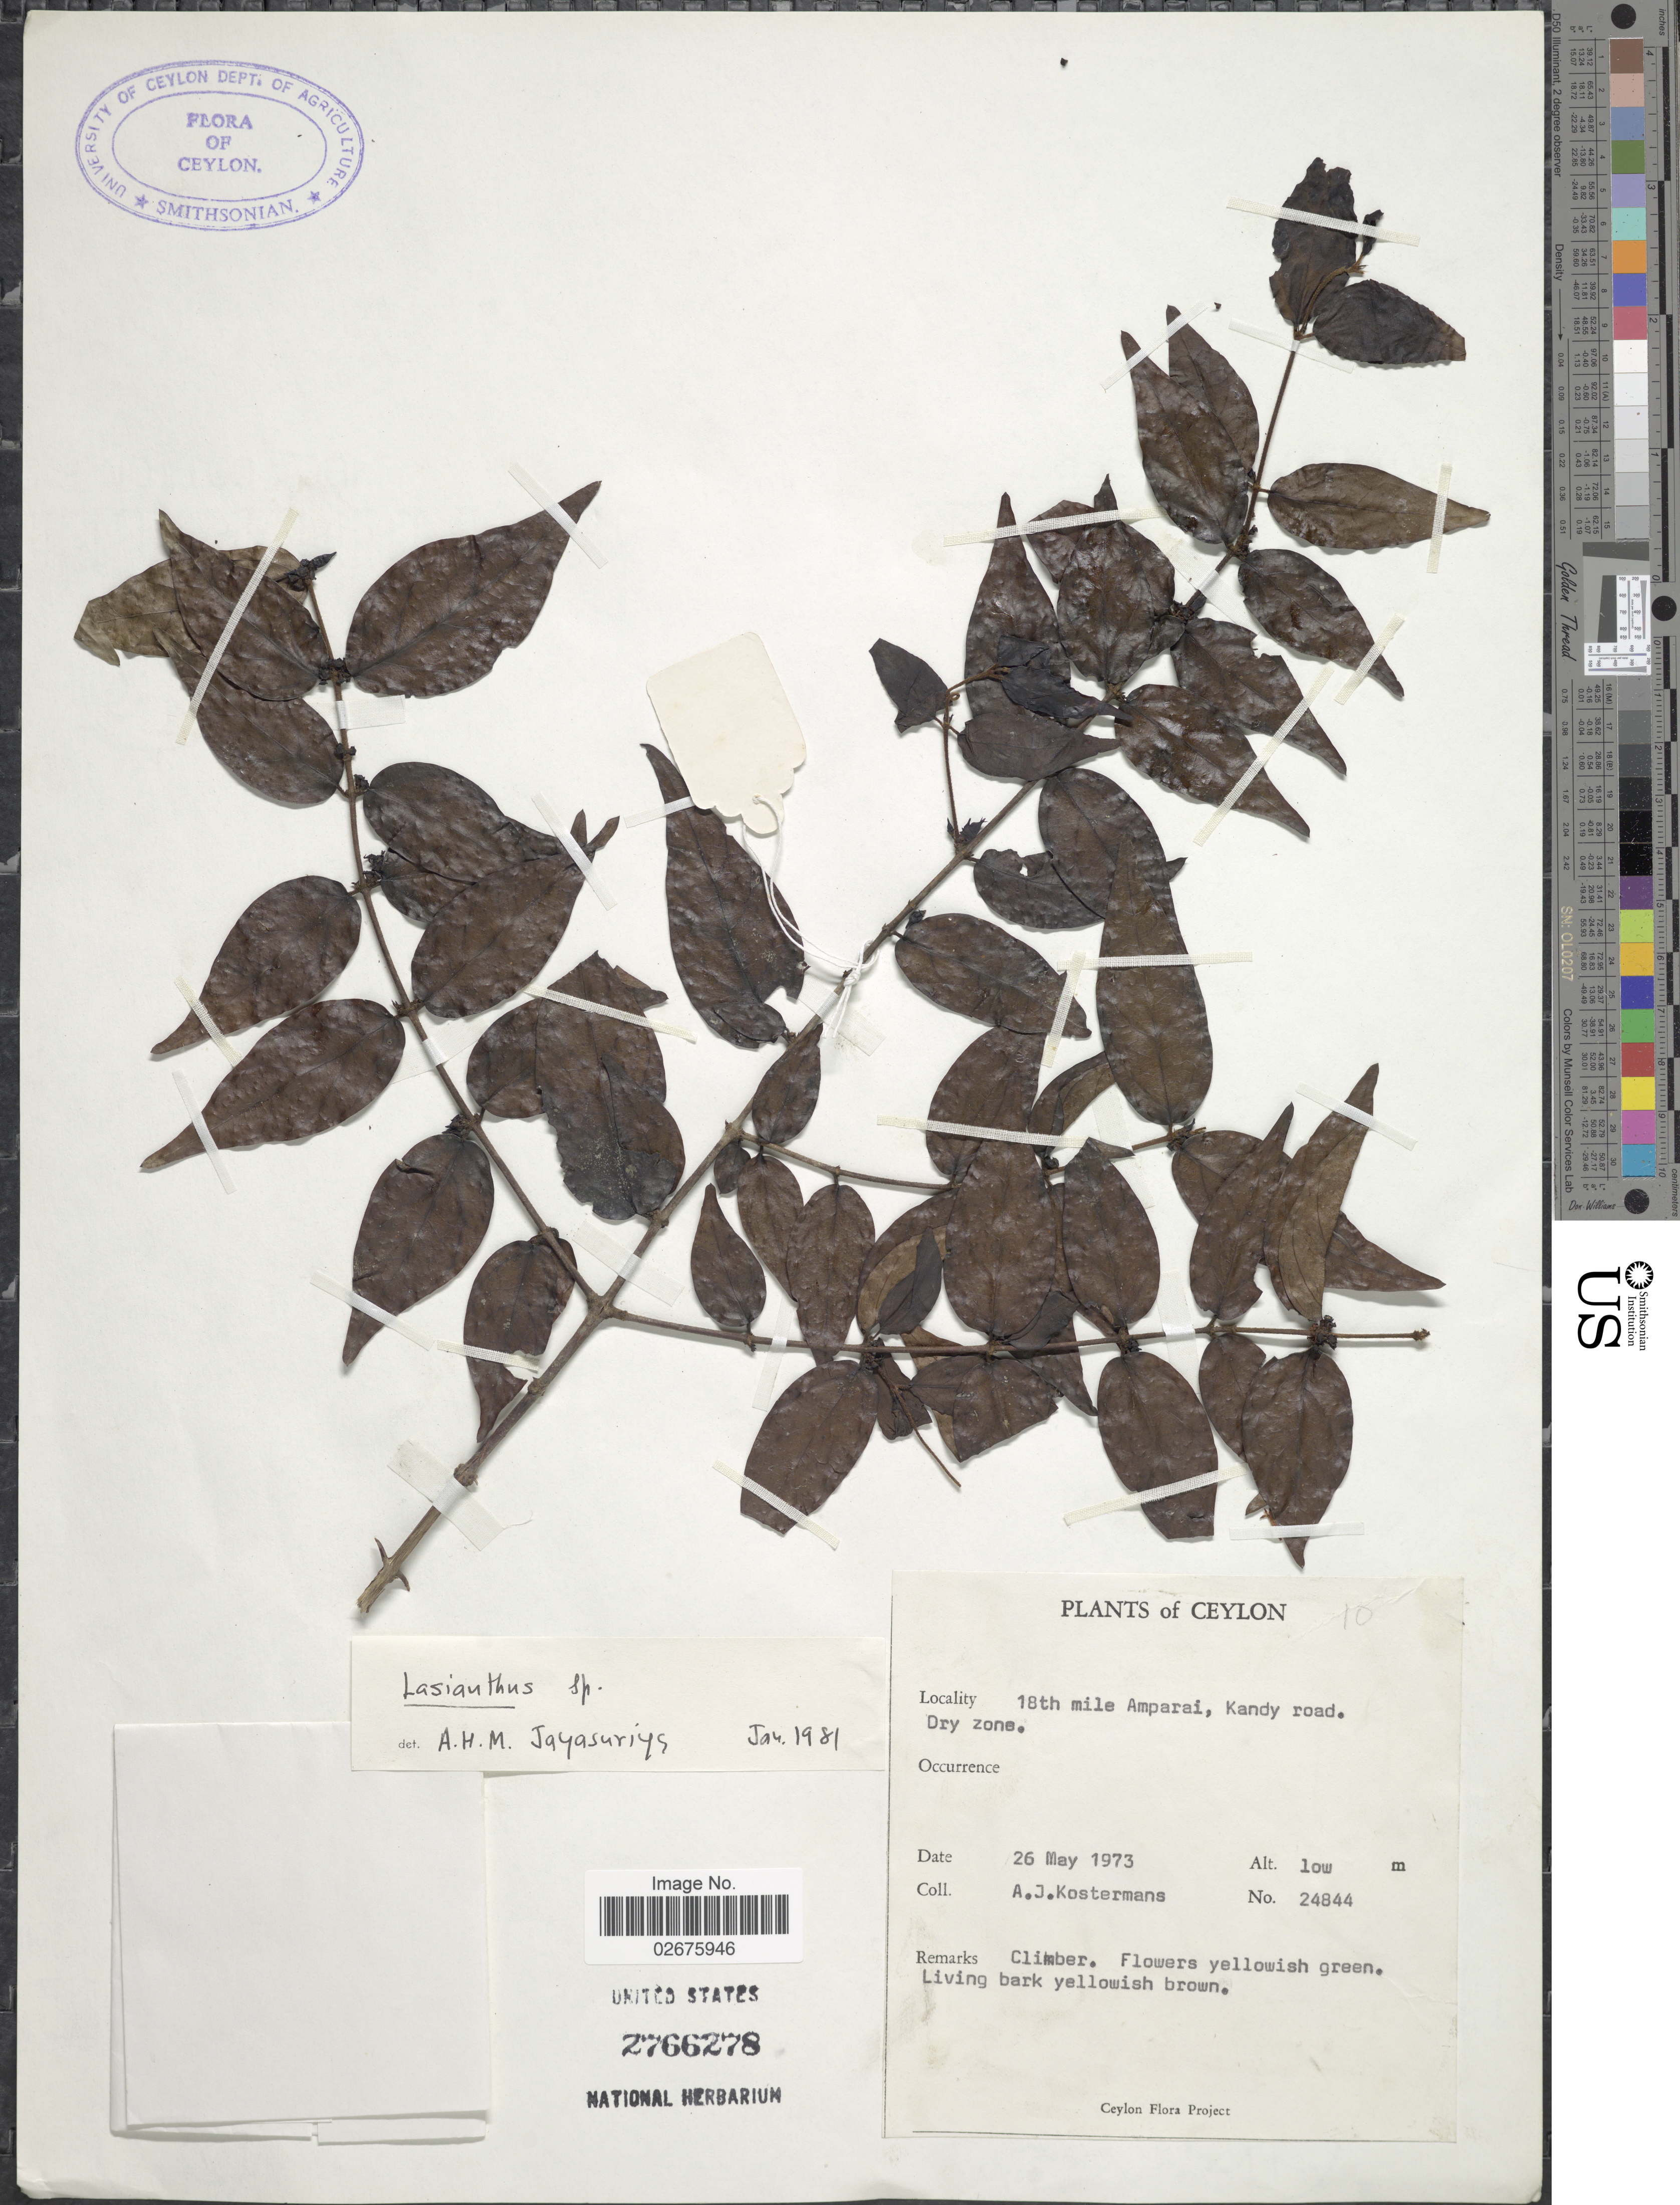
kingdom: Plantae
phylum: Tracheophyta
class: Magnoliopsida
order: Gentianales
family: Rubiaceae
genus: Lasianthus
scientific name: Lasianthus sp.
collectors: A. J. G. Kostermans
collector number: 24844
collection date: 1973-05-26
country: Sri Lanka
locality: Ceylon, 18th mile Amparai, Kandy Road. Dry zone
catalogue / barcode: US 2766278